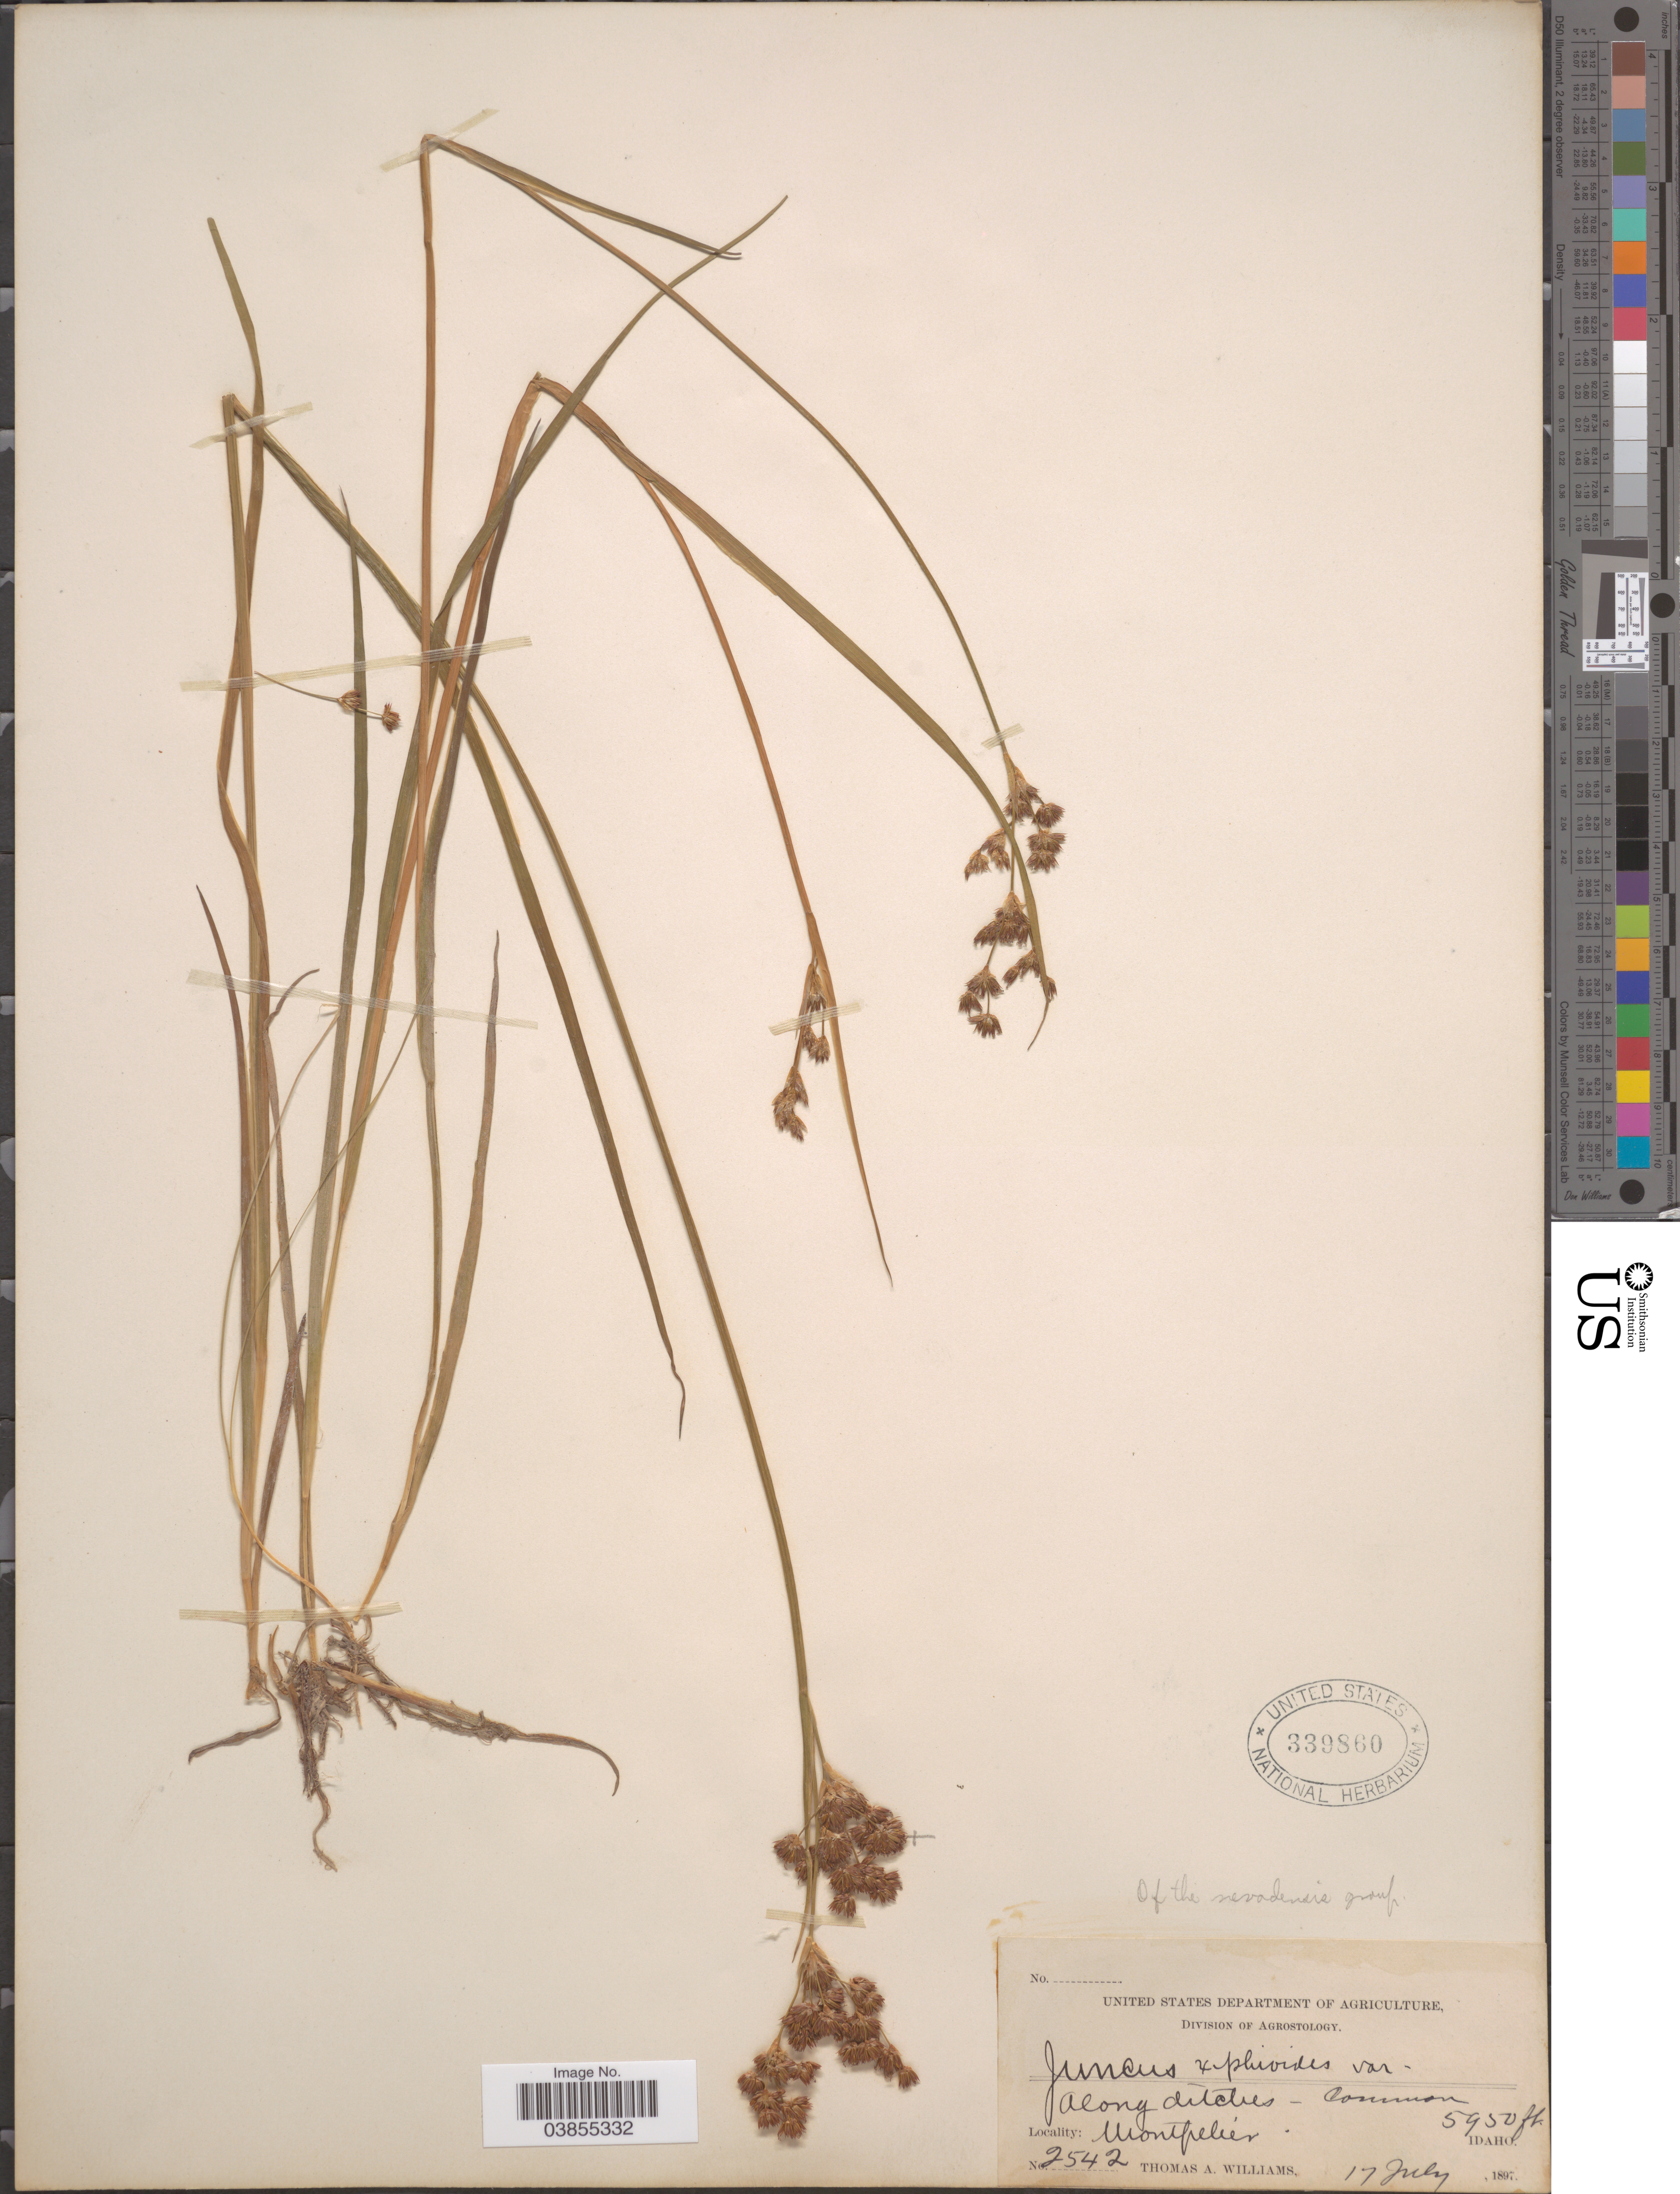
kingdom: Plantae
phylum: Tracheophyta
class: Liliopsida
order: Poales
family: Juncaceae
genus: Juncus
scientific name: Juncus nevadensis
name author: S. Watson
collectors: T. A. Williams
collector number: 2542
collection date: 1897-07-17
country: United States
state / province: Idaho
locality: Montpelier.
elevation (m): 1814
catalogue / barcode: US 339860